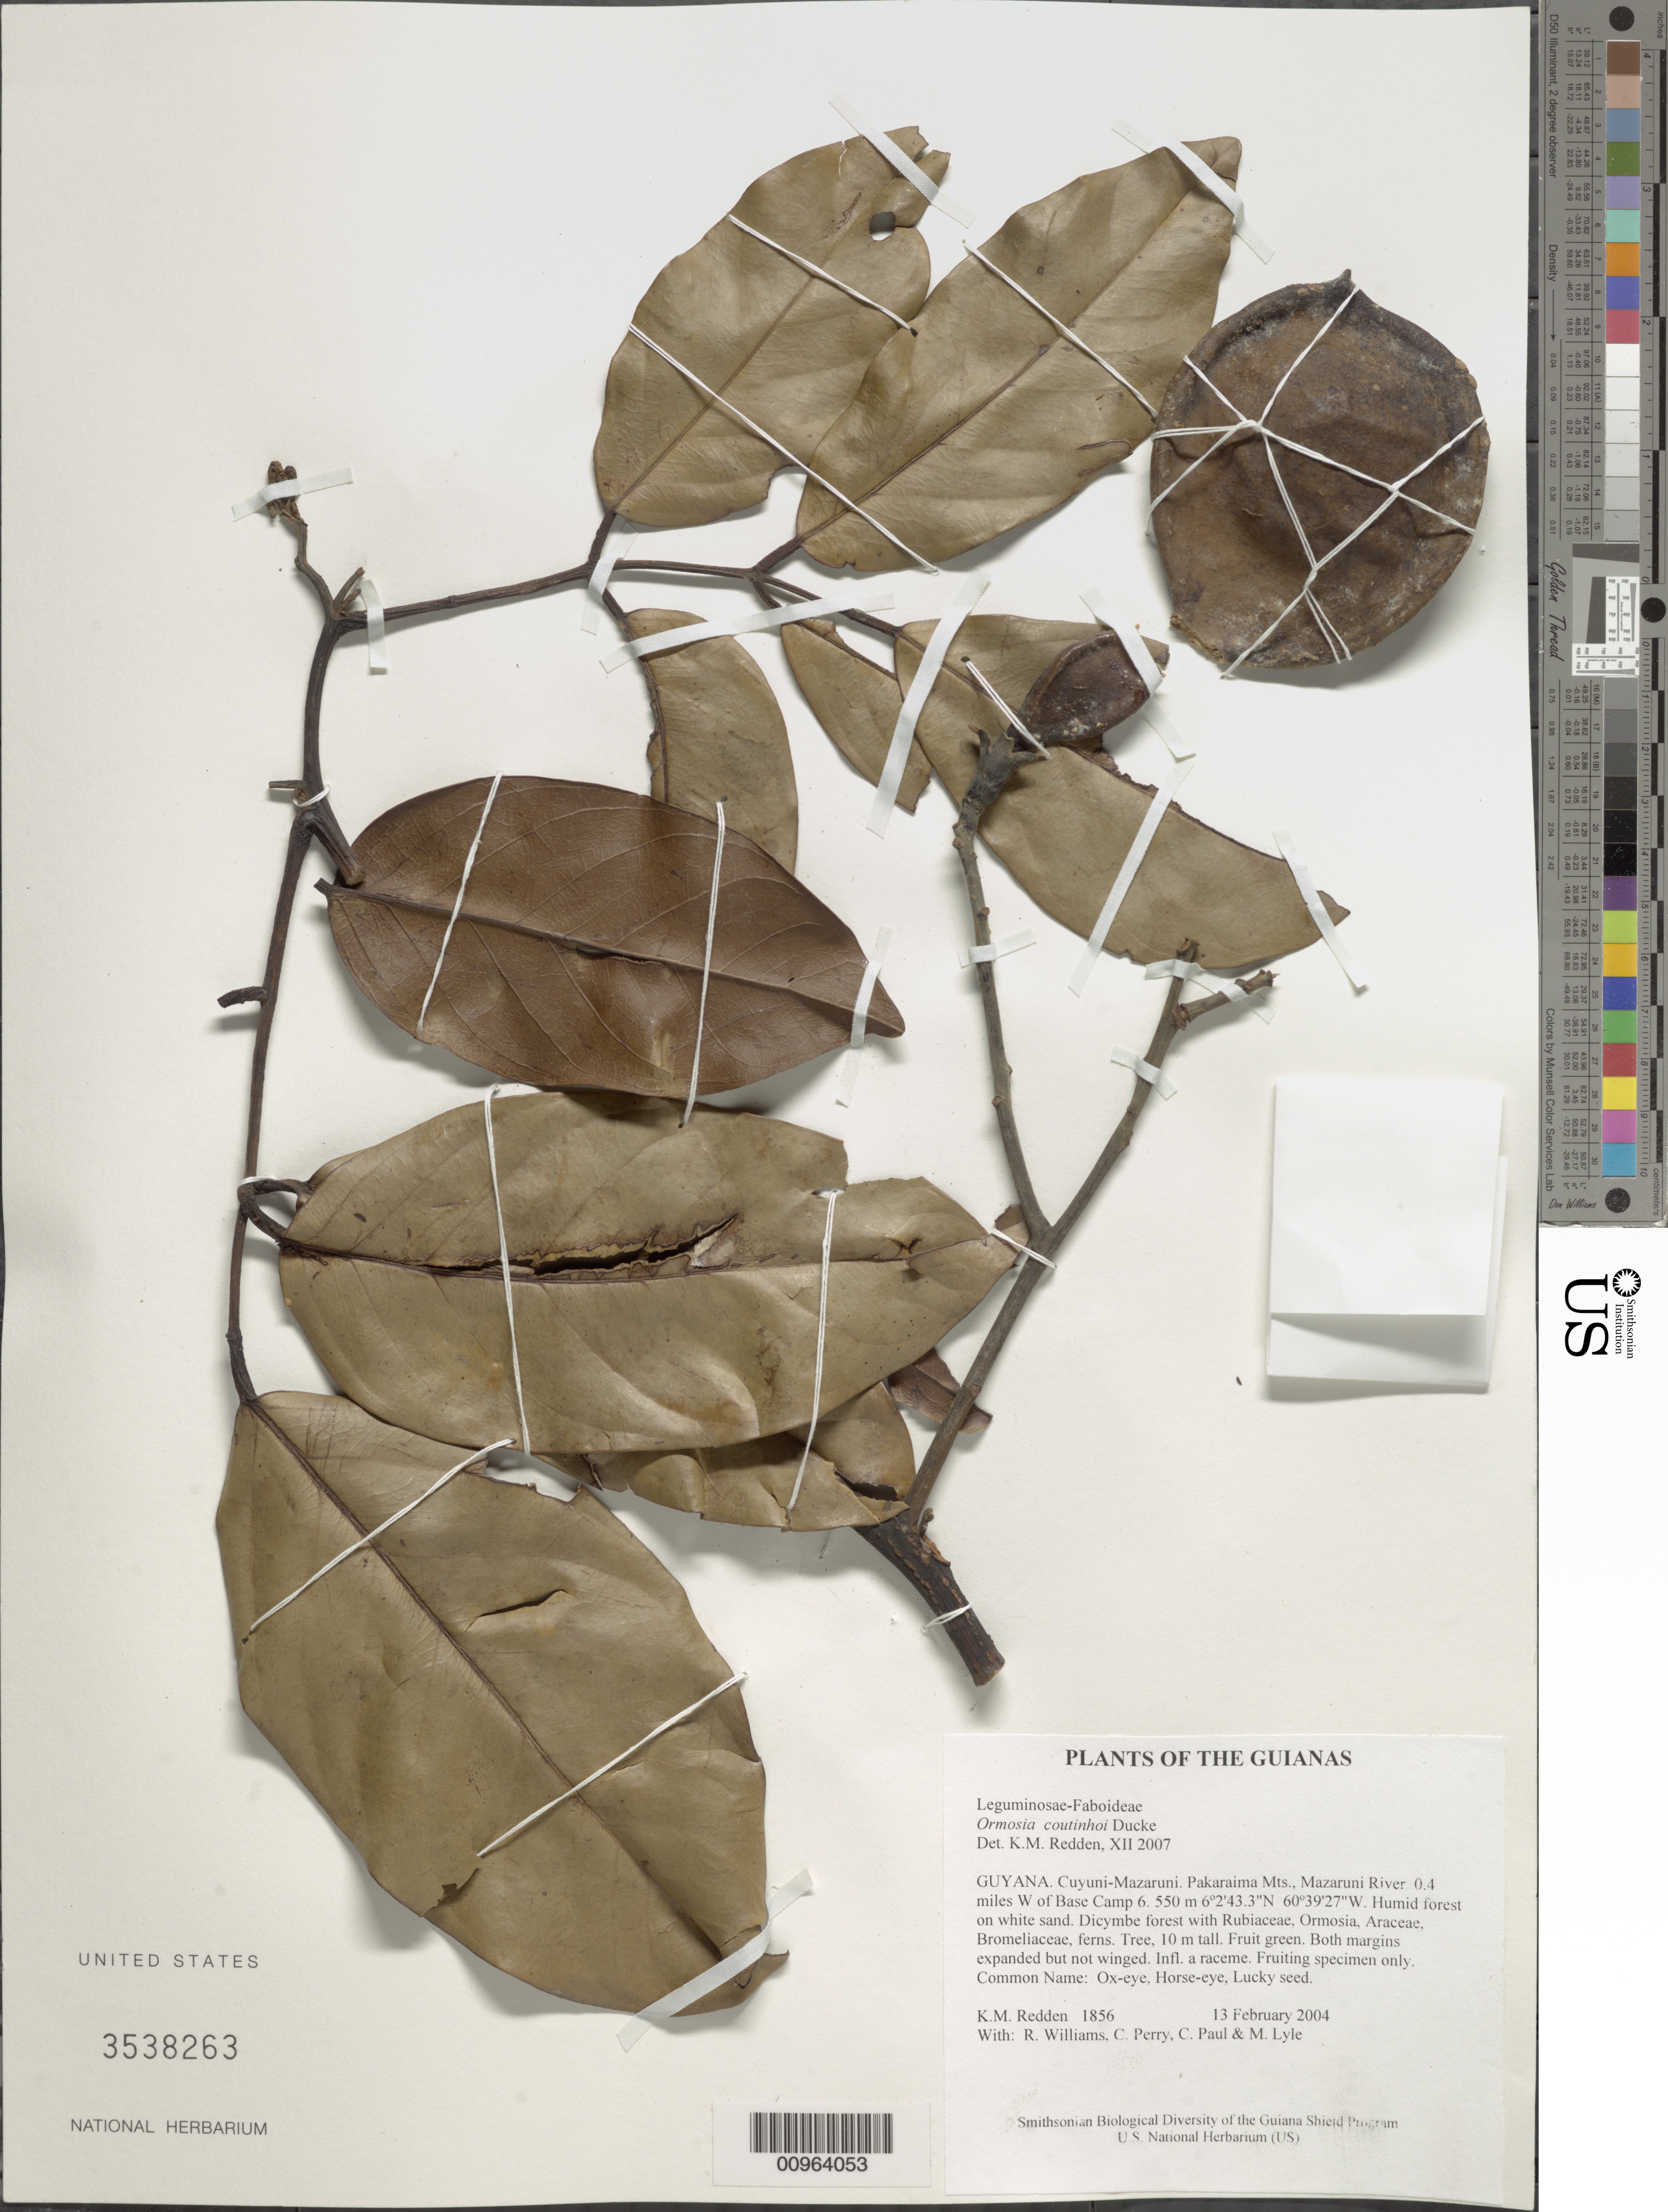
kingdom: Plantae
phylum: Tracheophyta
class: Magnoliopsida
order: Fabales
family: Fabaceae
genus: Ormosia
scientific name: Ormosia coutinhoi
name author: Ducke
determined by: Redden, K. M.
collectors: K. M. Redden, R. Williams, C. Perry, C. Paul & M. Lyle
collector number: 1856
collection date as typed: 13 February 2004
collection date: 2004-02-13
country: Guyana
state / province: Cuyuni-Mazaruni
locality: Pakaraima Mts., Mazaruni River. 0.4 miles W of Base Camp 6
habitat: Humid forest on white sand. Dicymbe forest with Rubiaceae, Ormosia, Araceae, Bromeliaceae, ferns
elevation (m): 550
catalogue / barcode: US 3538263